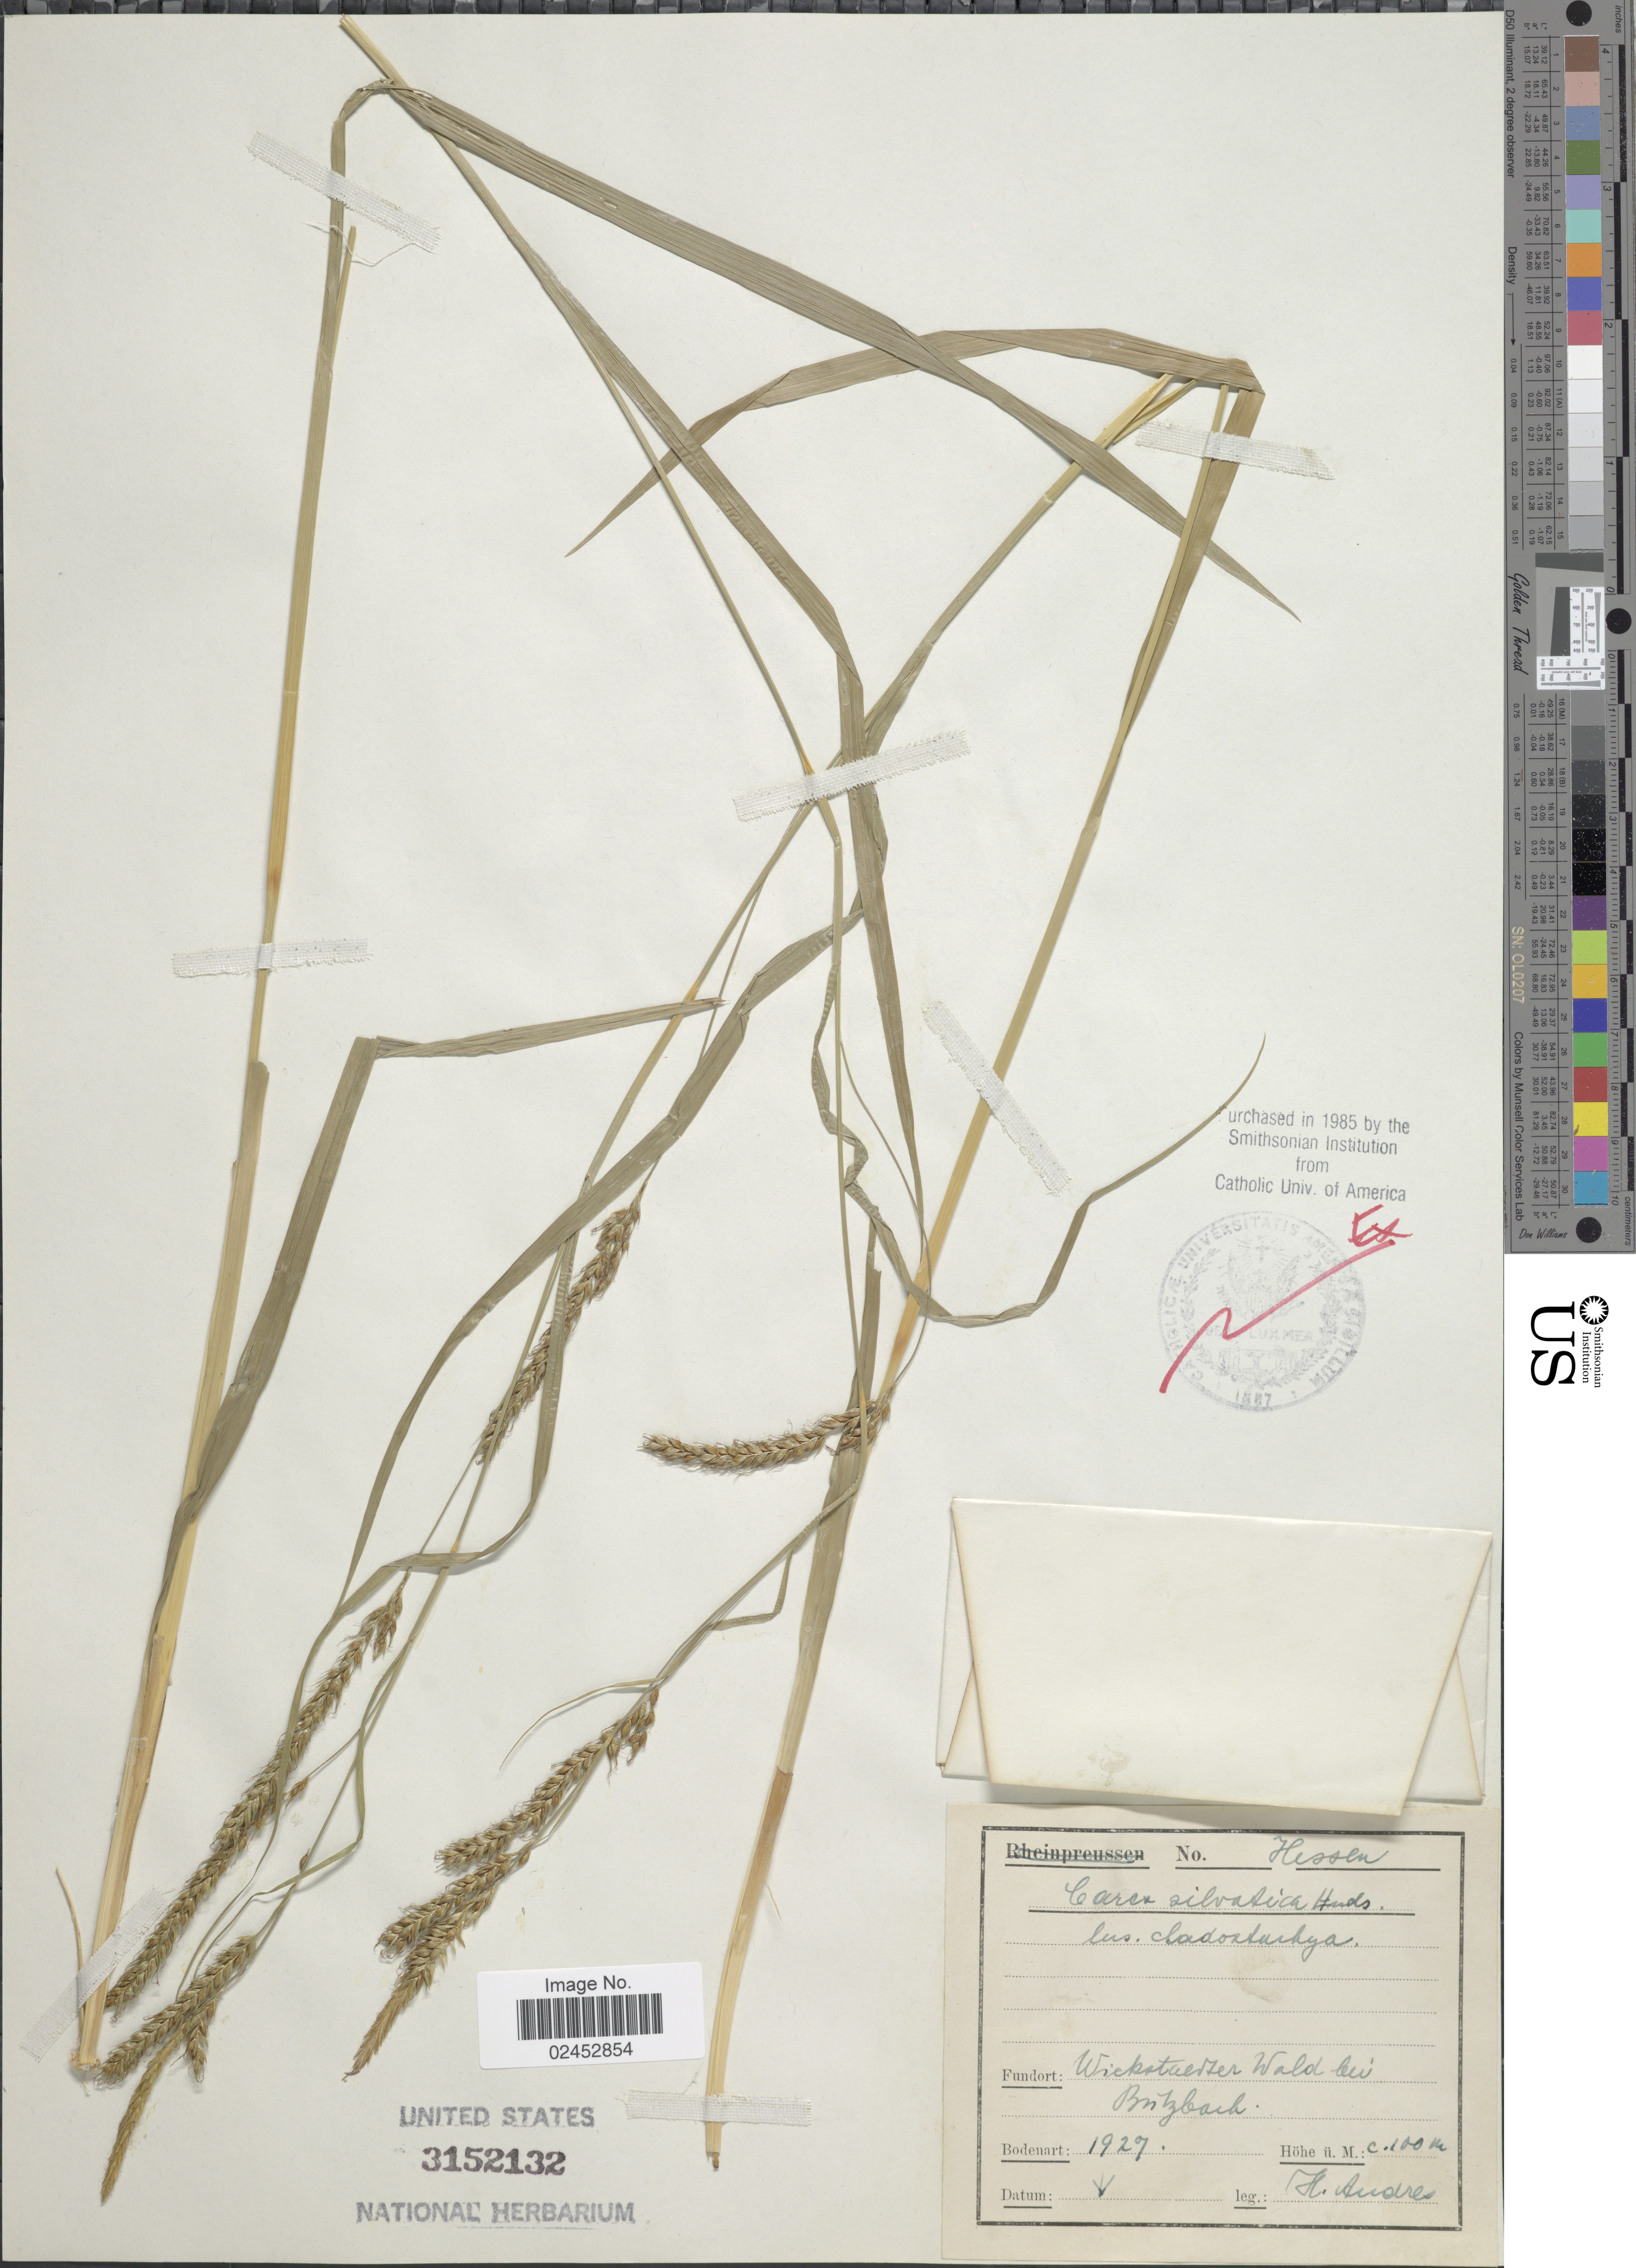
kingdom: Plantae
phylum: Tracheophyta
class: Liliopsida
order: Poales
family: Cyperaceae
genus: Carex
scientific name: Carex sylvatica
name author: Huds.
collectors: H. Andres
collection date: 1927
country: Germany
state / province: Hesse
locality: Fundort: Wickstaedzer Wald bei Bnzbach. [interpreted]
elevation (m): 100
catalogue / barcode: US 3152132